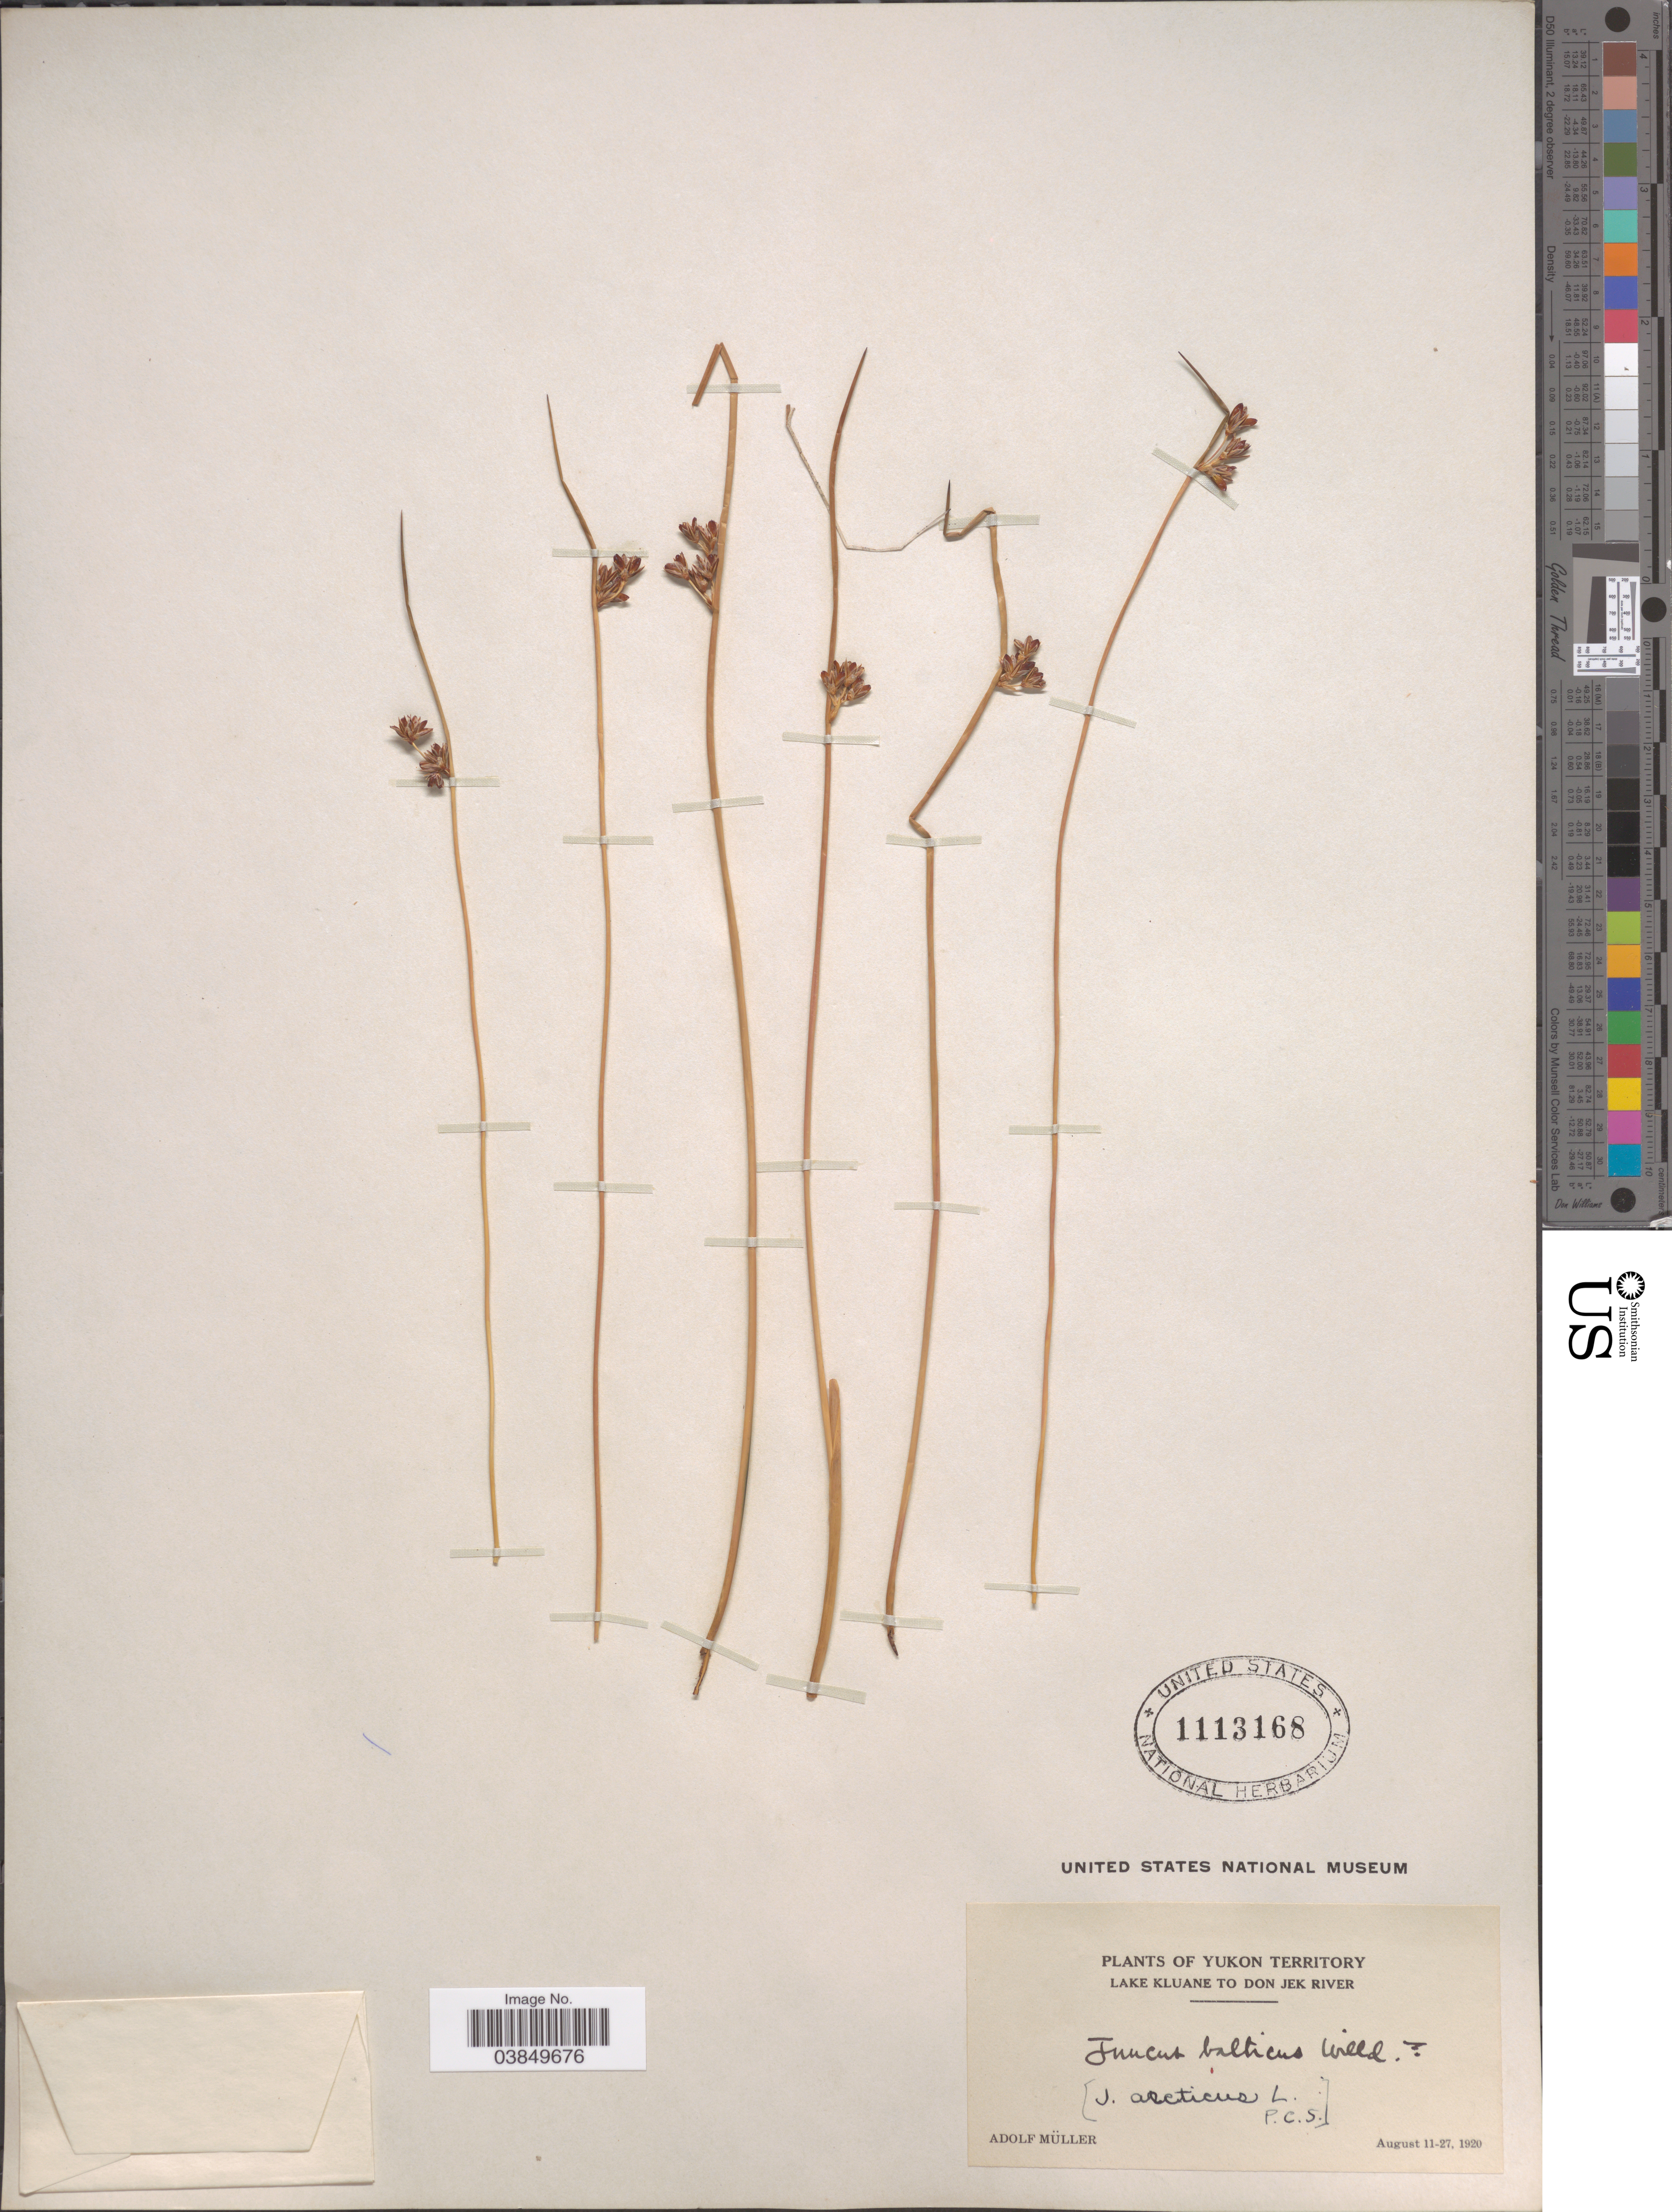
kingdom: Plantae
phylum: Tracheophyta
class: Liliopsida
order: Poales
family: Juncaceae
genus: Juncus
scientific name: Juncus balticus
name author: Willd.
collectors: A. Muller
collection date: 1920-08-11/1920-08-27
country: Canada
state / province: Yukon Territory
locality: Lake Kluane to Don Jek River.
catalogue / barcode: US 1113168